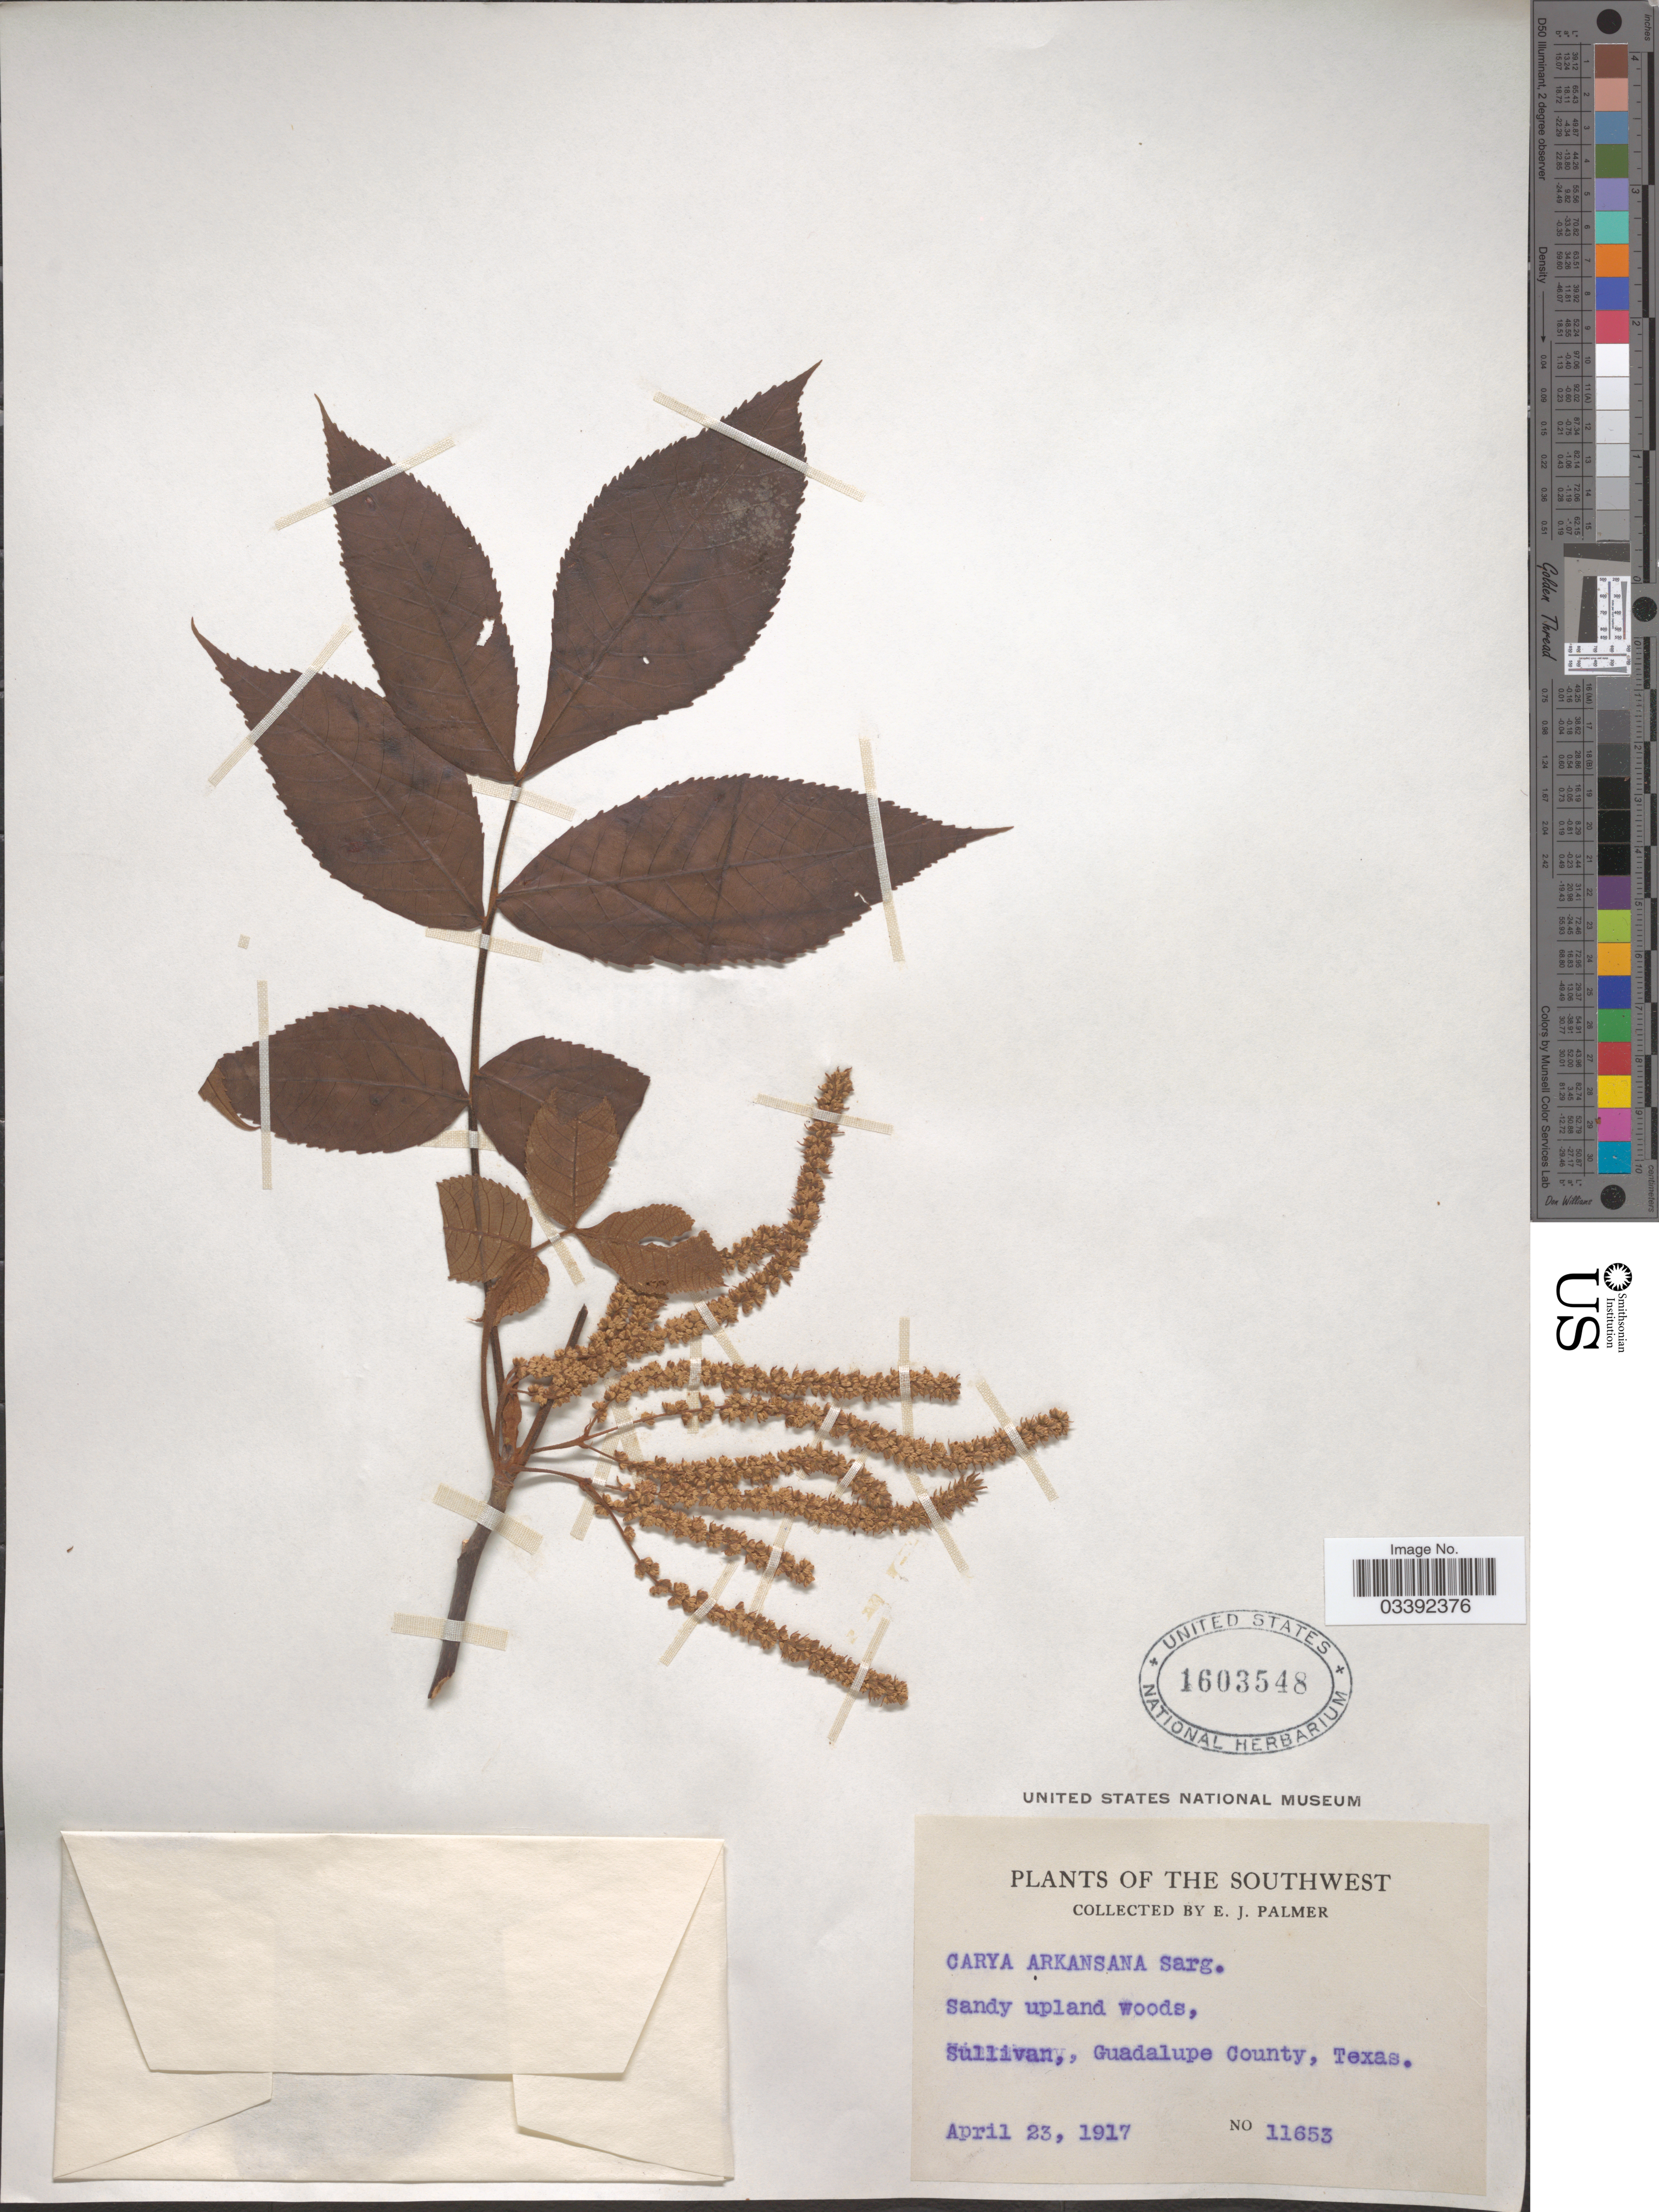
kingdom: Plantae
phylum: Tracheophyta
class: Magnoliopsida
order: Fagales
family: Juglandaceae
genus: Carya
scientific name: Carya texana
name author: Buckley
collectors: E. J. Palmer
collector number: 11653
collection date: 1917-04-23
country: United States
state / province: Texas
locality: Southwest. Sullivan, Guadalupe County.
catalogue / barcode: US 1603548